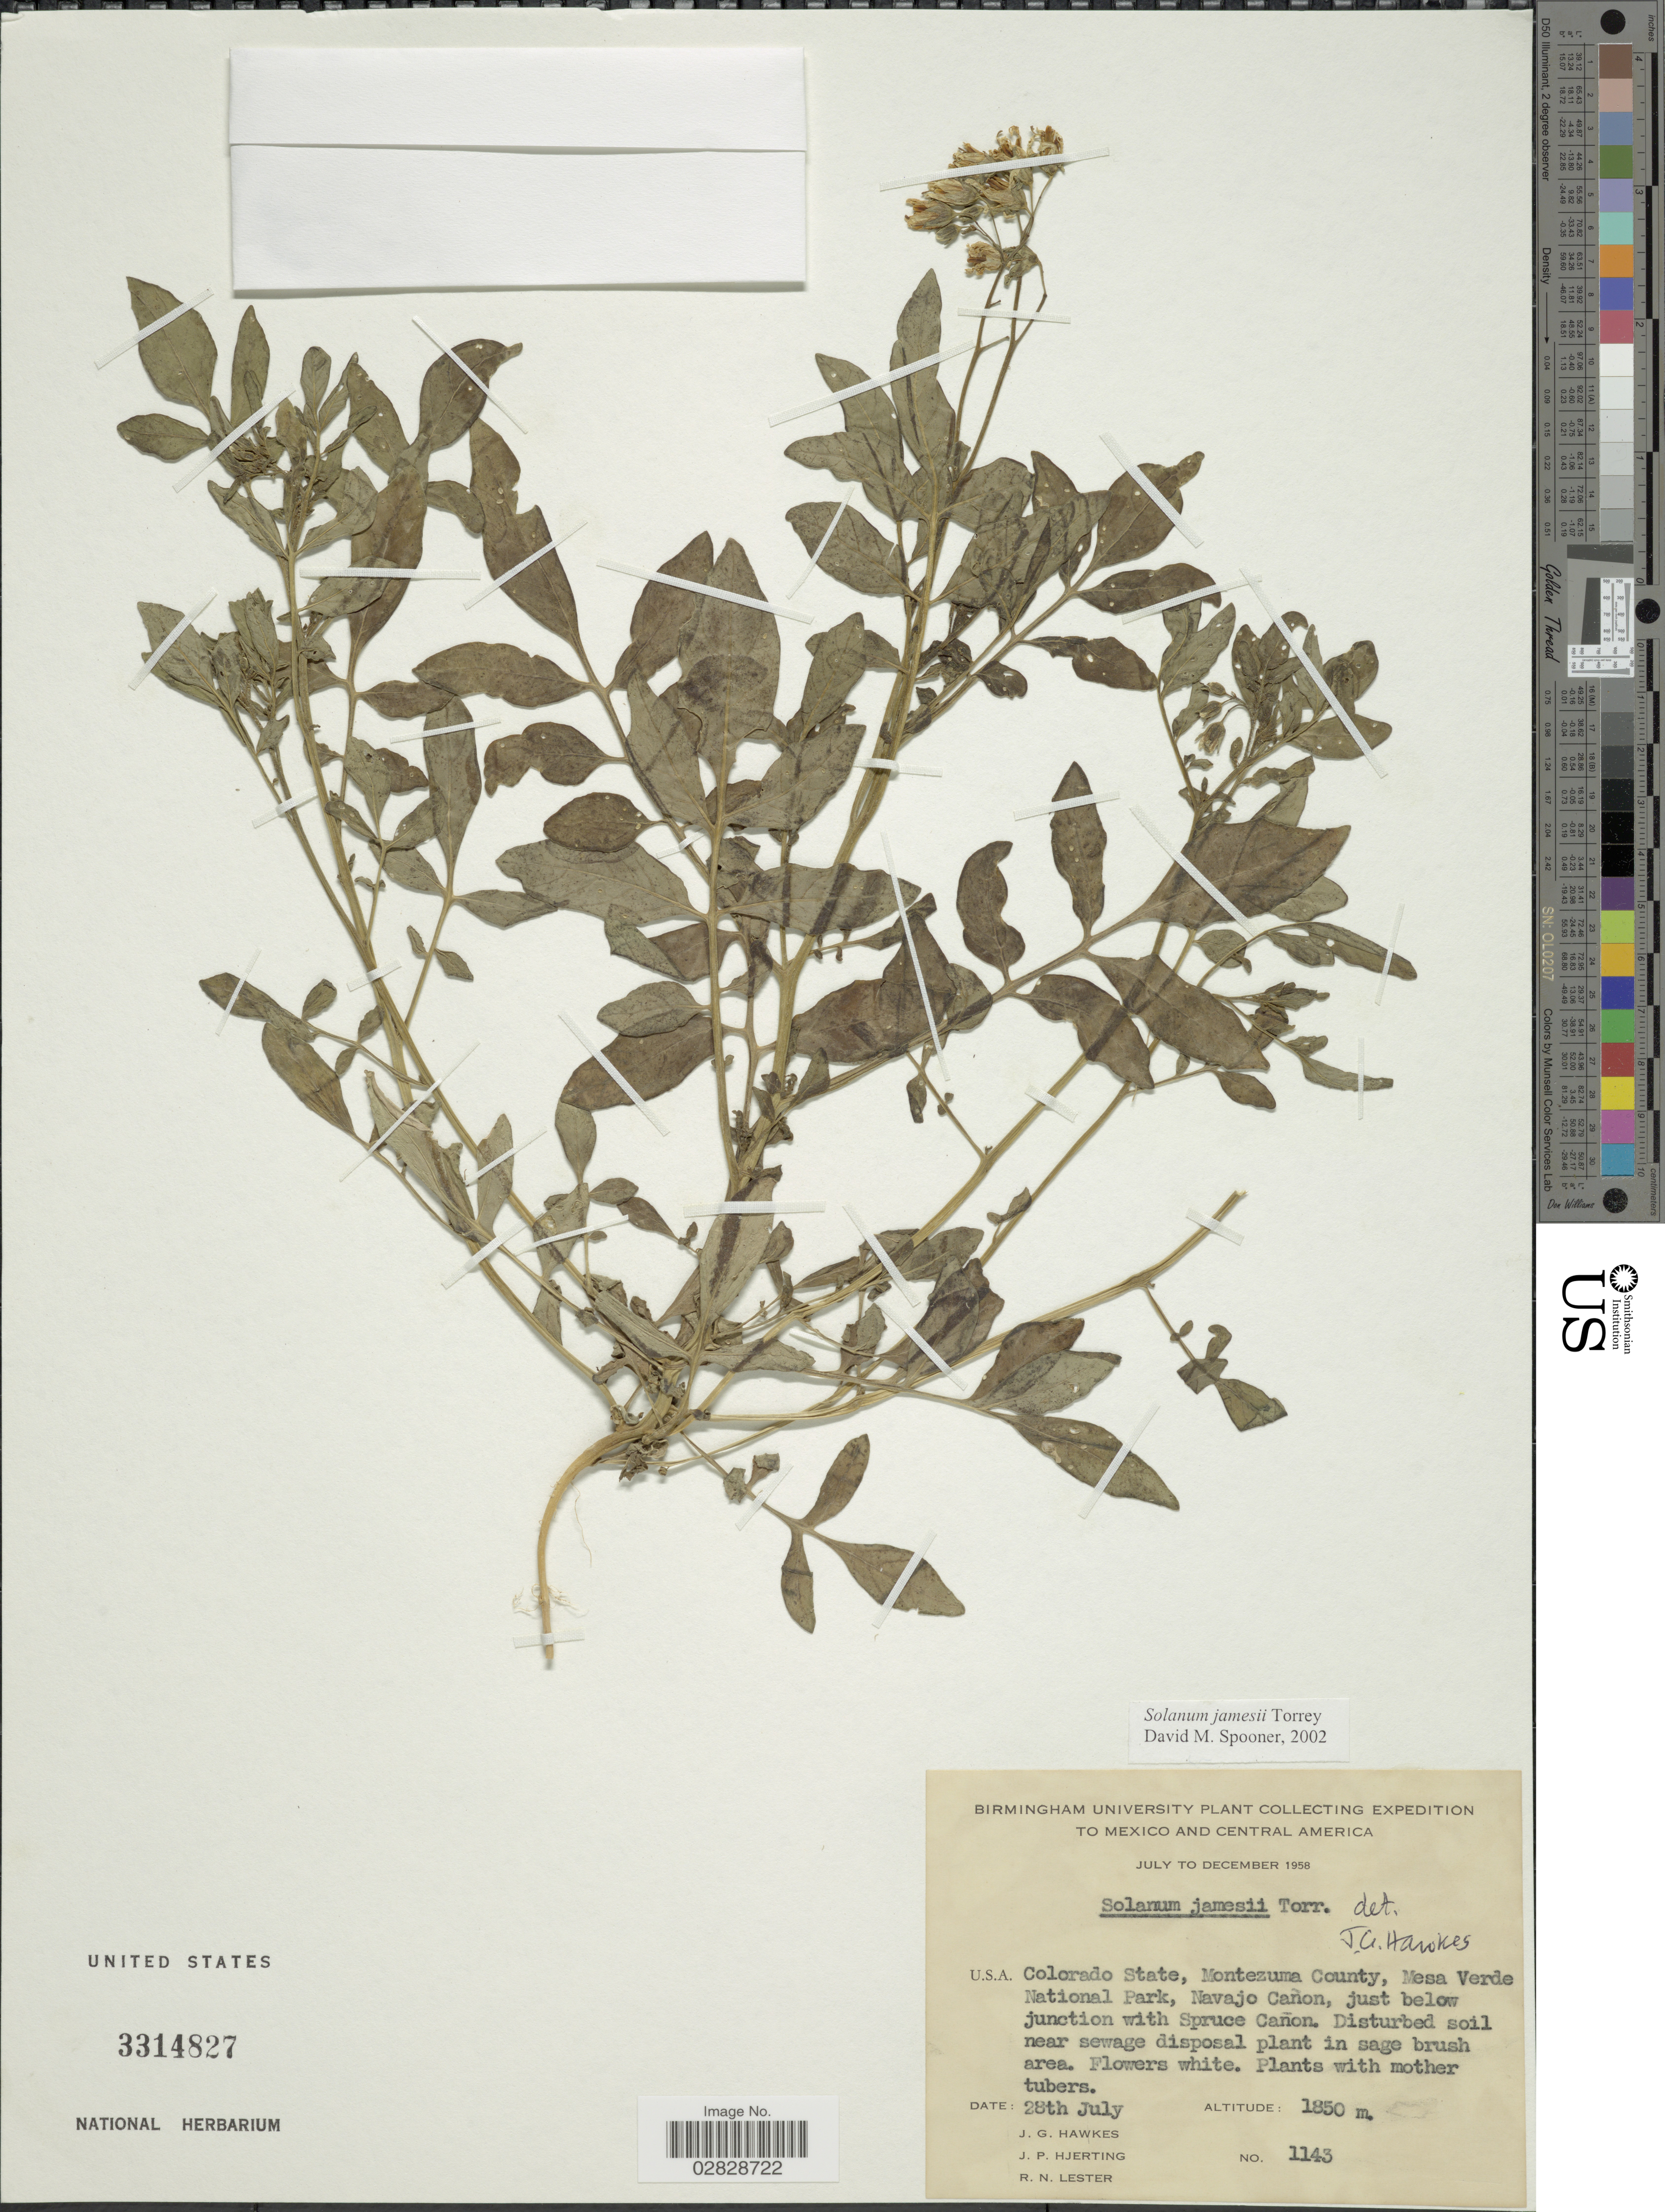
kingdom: Plantae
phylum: Tracheophyta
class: Magnoliopsida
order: Solanales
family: Solanaceae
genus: Solanum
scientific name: Solanum jamesii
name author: Torr.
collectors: J. Hawkes, J. P. Hjerting & R. Lester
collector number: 1143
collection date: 1958-07-28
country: United States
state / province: Colorado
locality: Colorado State, Montezuma County, Mesa Verde National Park, Navajo Cañon, just below junction with Spruce Cañon.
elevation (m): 1850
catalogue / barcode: US 3314827